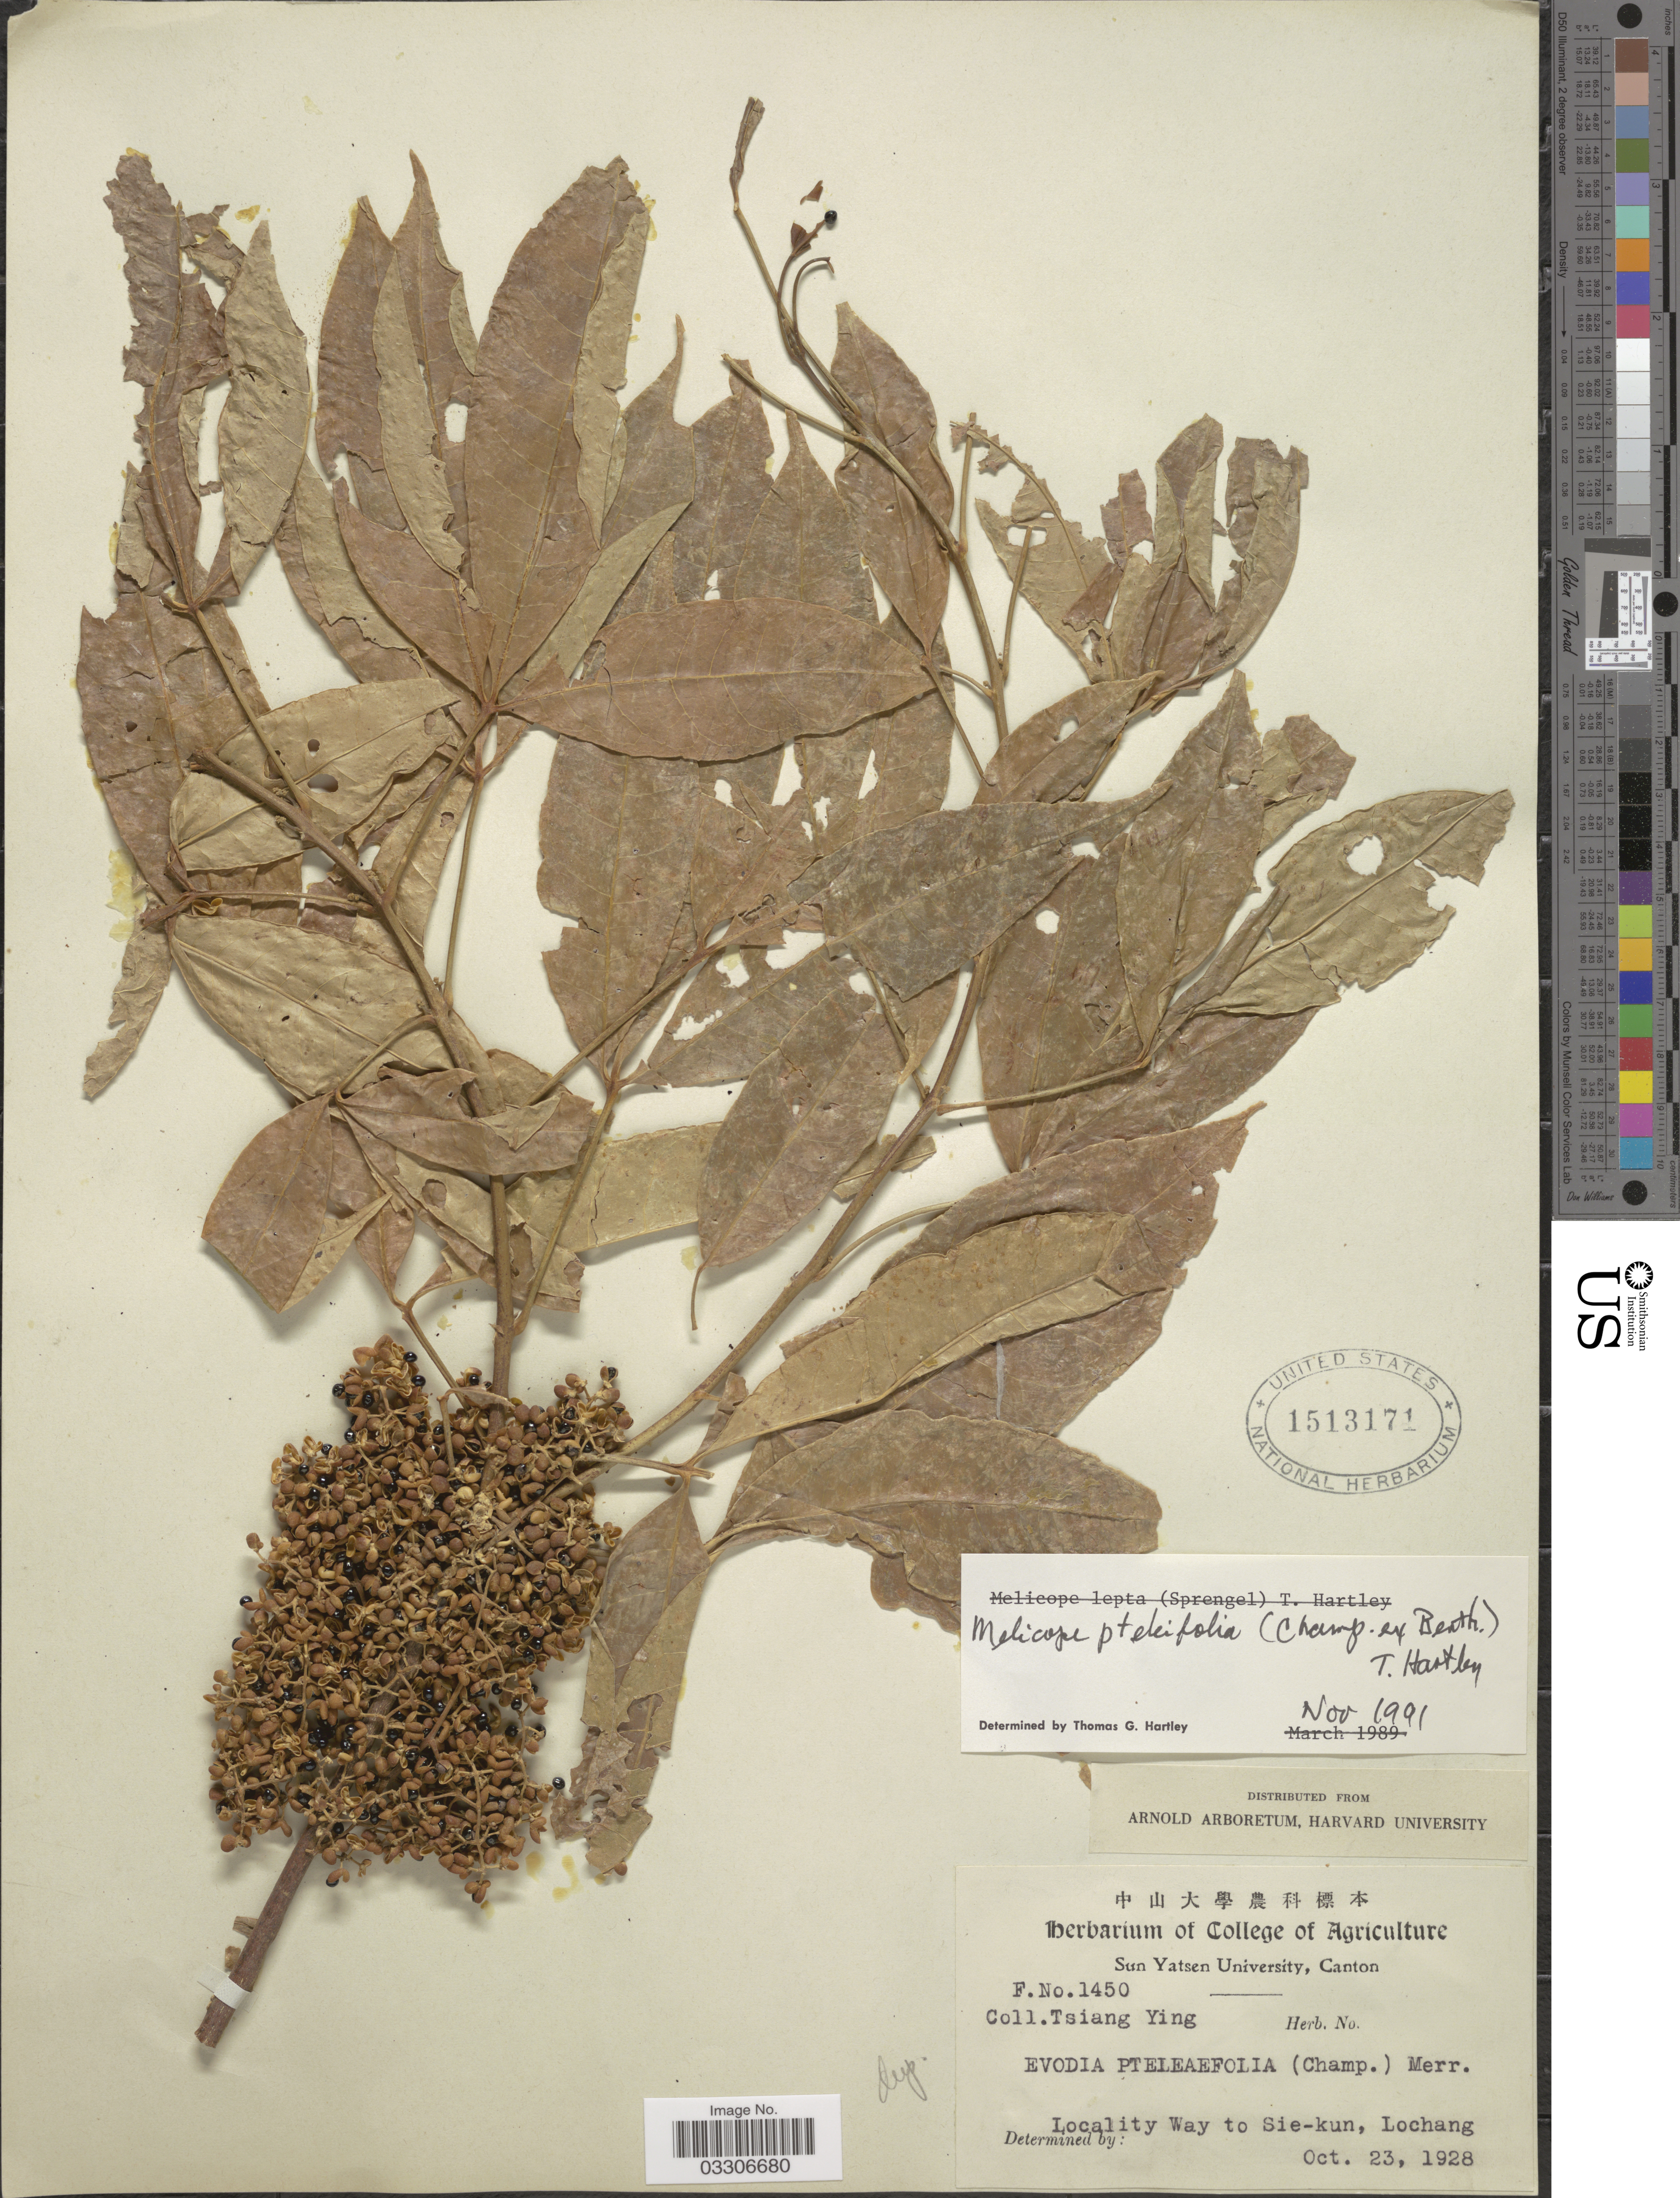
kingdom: Plantae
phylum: Tracheophyta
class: Magnoliopsida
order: Sapindales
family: Rutaceae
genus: Melicope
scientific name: Melicope pteleifolia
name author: (Champ. ex Benth.) T.G. Hartley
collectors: T. Ying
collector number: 1450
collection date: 1928-10-23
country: China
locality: Way to Sie-kun, Lochang.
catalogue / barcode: US 1513171